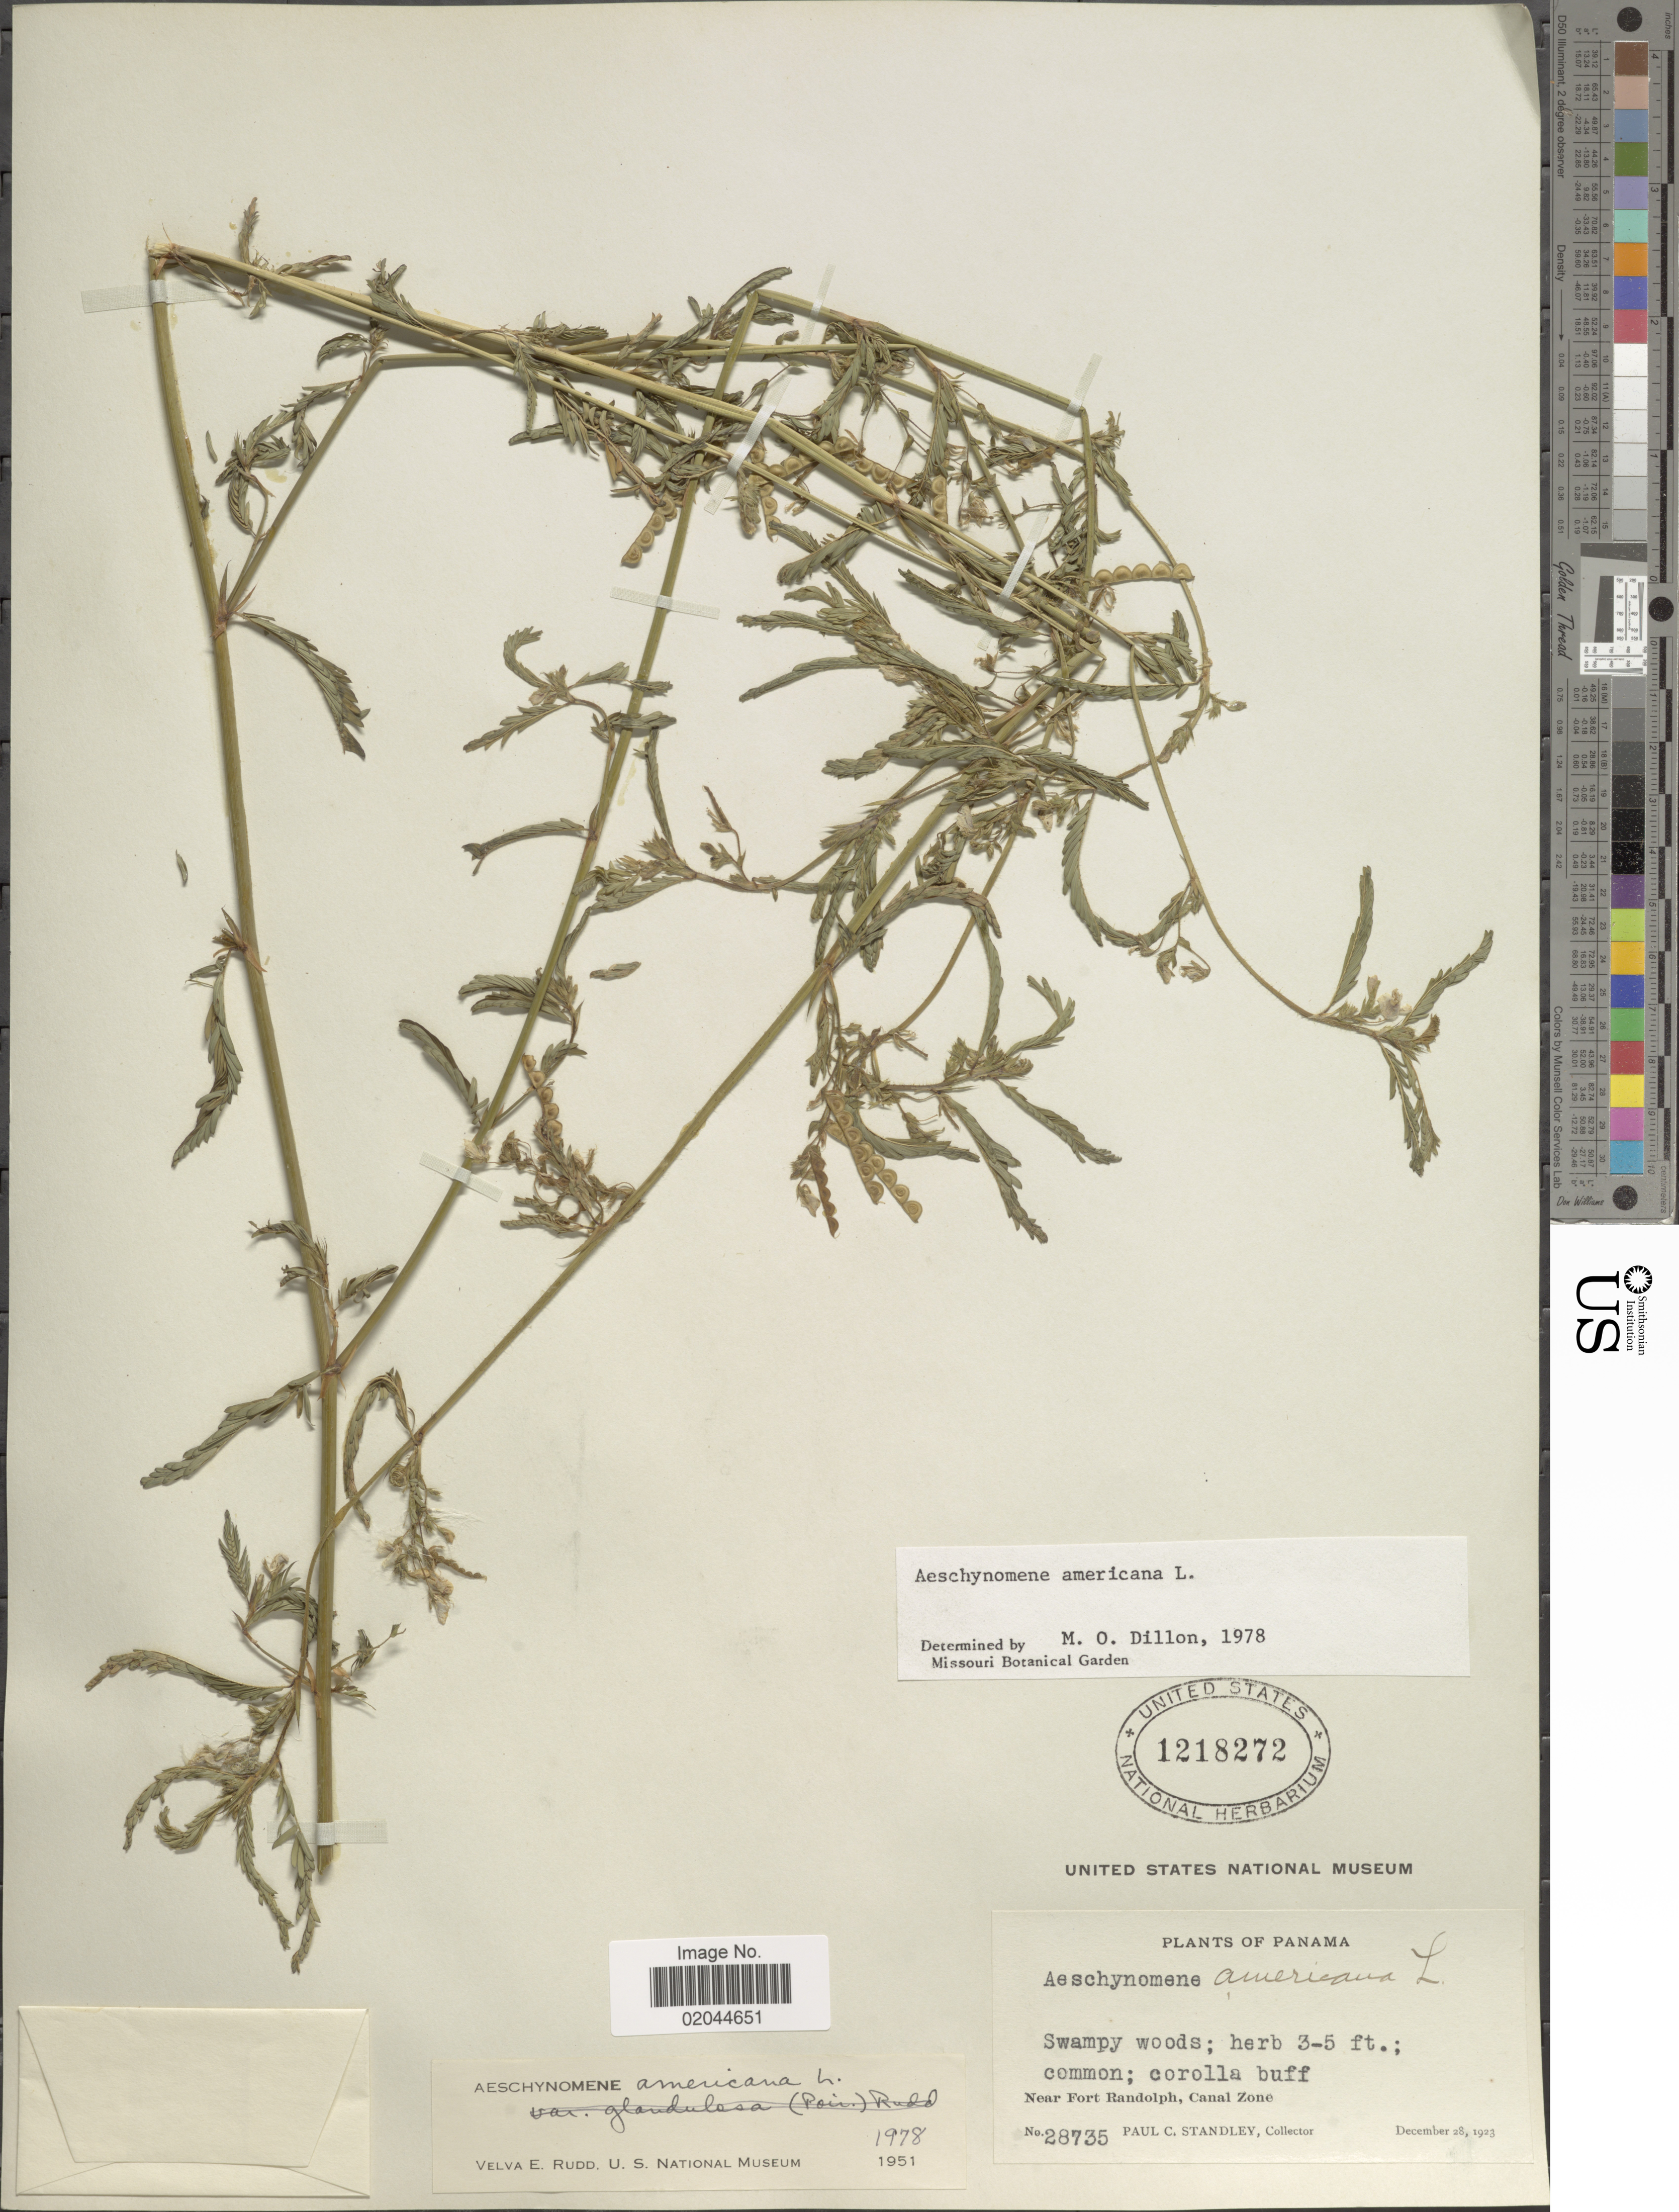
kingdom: Plantae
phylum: Tracheophyta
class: Magnoliopsida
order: Fabales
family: Fabaceae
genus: Aeschynomene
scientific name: Aeschynomene americana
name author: L.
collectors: P. C. Standley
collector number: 28735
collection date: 1923-12-28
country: Panama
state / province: Colón / Panamá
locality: Swampy woods, near Fort Randolph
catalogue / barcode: US 1218272